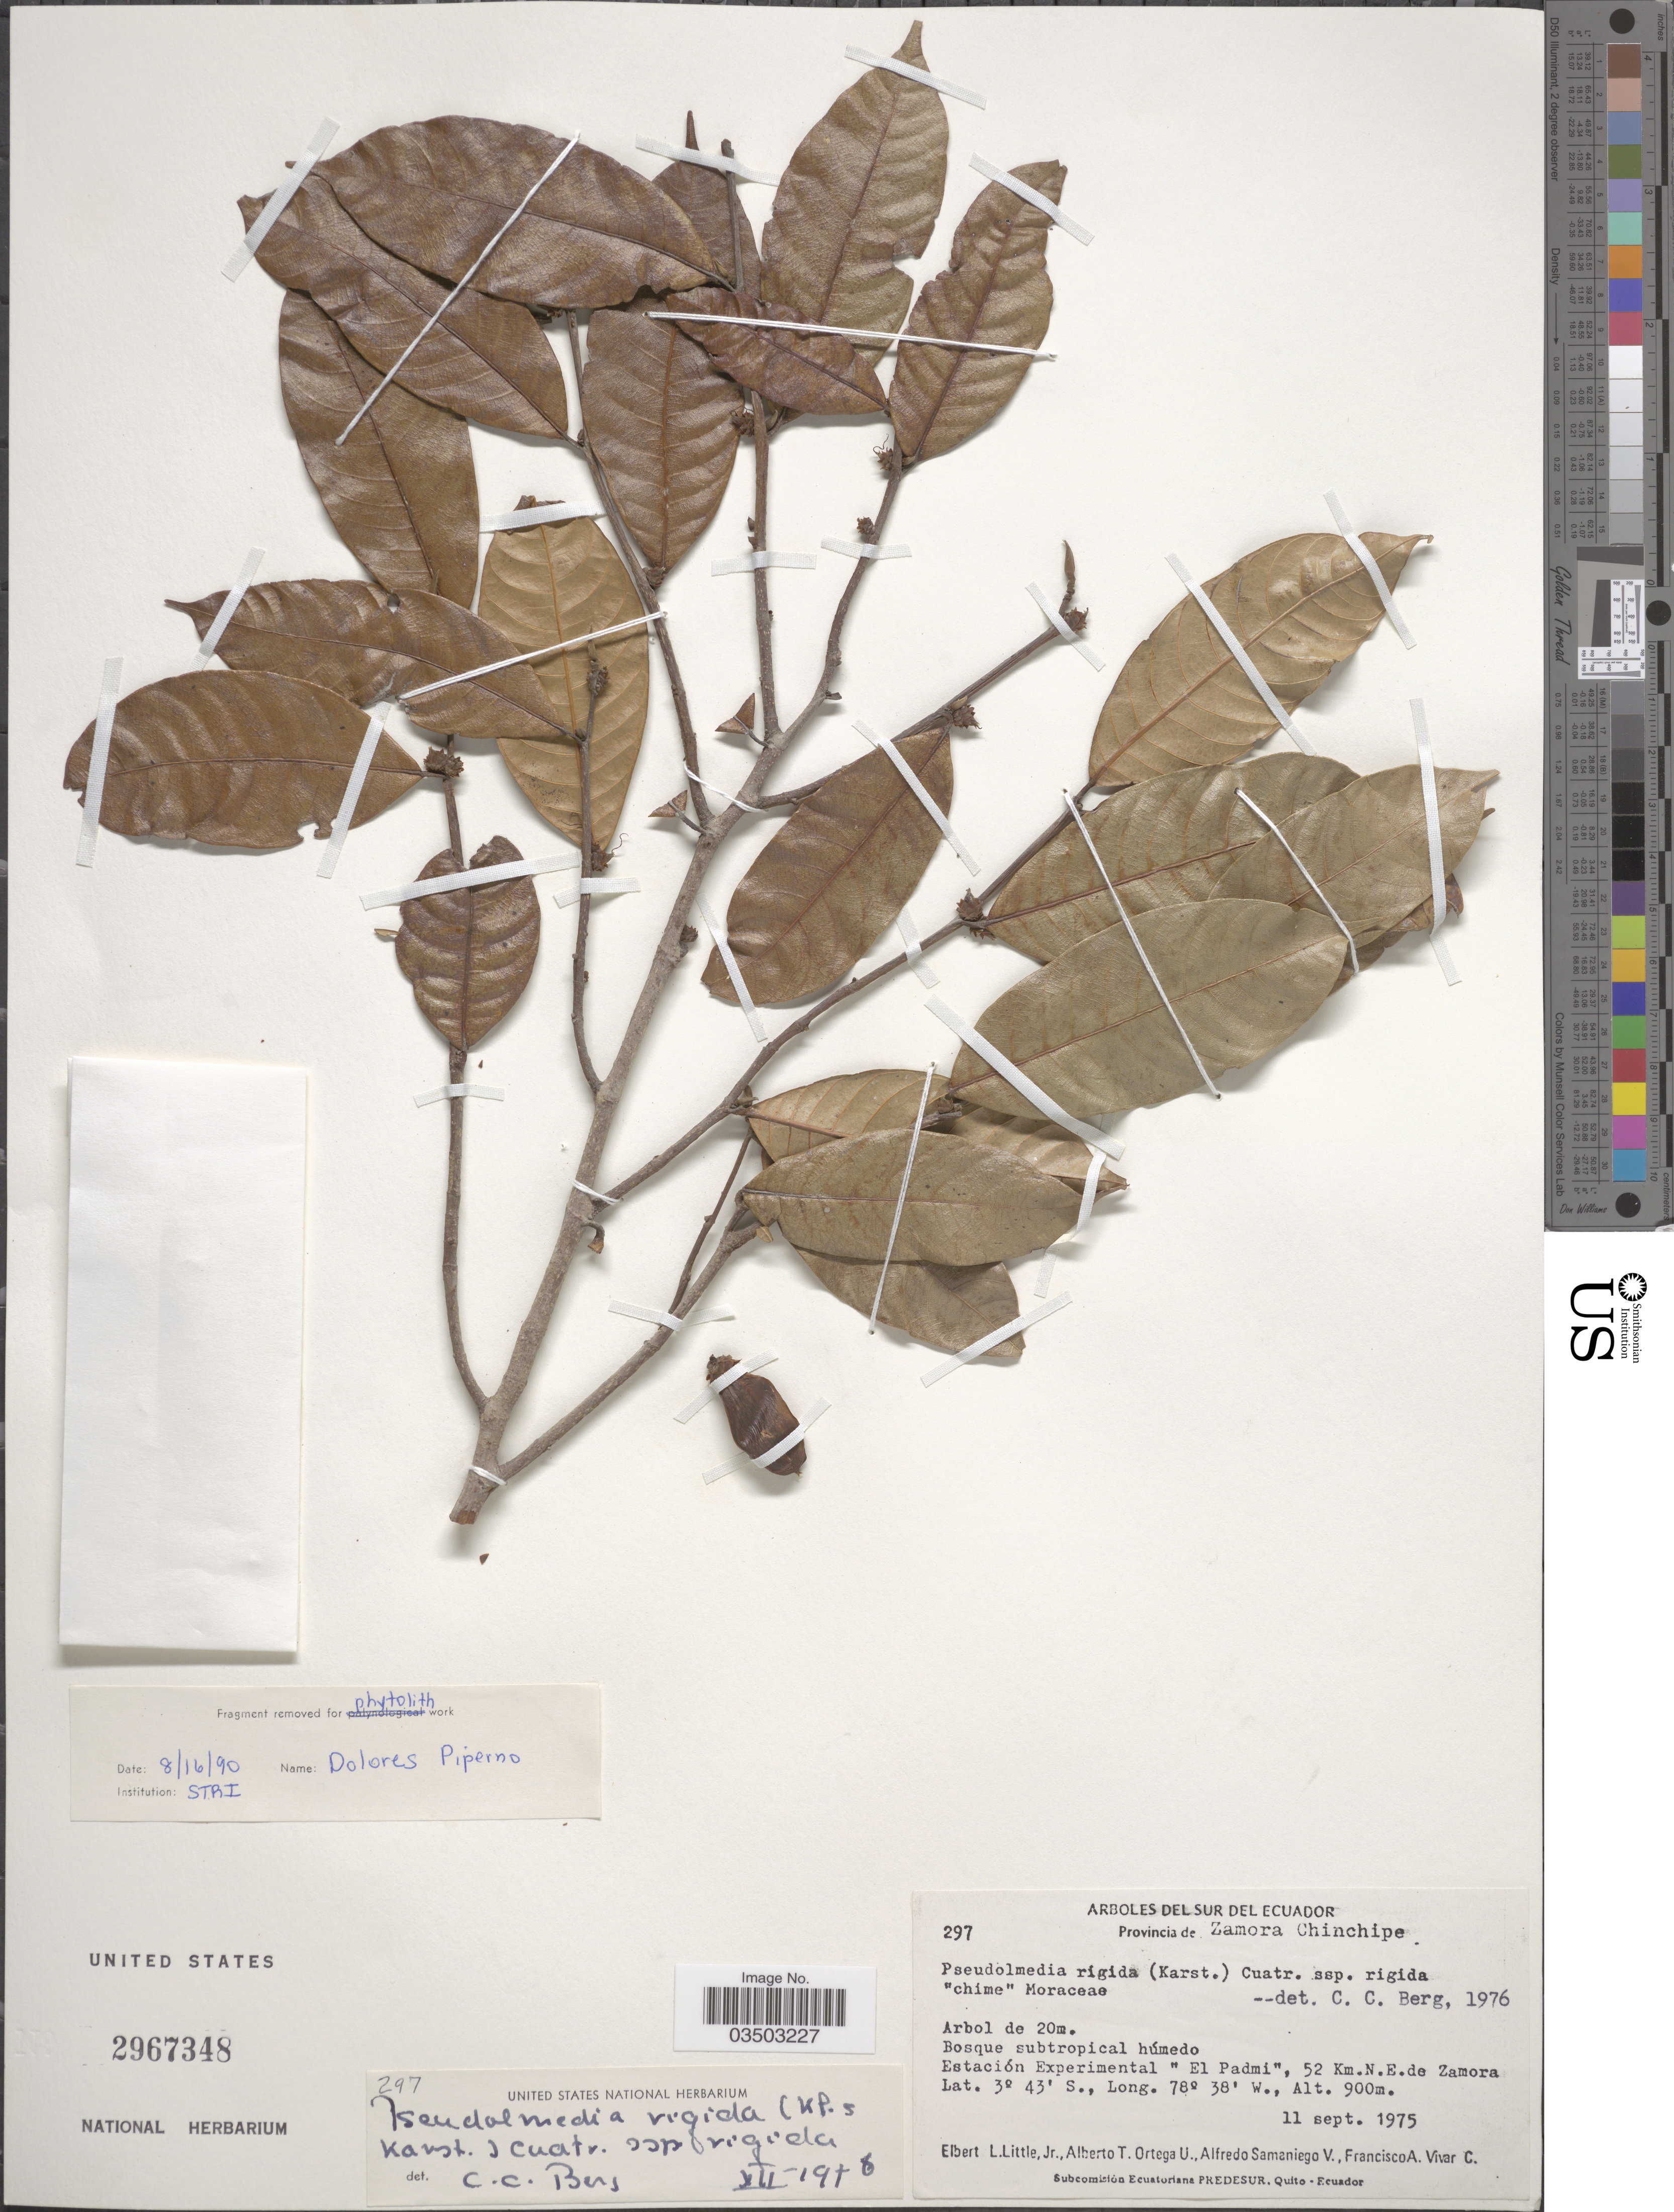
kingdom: Plantae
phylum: Tracheophyta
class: Magnoliopsida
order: Rosales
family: Moraceae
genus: Pseudolmedia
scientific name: Pseudolmedia rigida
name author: (Klotzsch & H. Karst.) Cuatrec.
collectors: E. L. Little, A. T. Ortega U., A. V. Samaniego & F. A. Vivar C.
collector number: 297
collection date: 1975-09-11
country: Ecuador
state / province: Zamora-Chinchipe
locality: Sur del Ecuador. Estación Experimental "El Padmi", 52 Km. N. E. de Zamora.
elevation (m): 900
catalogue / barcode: US 2967348